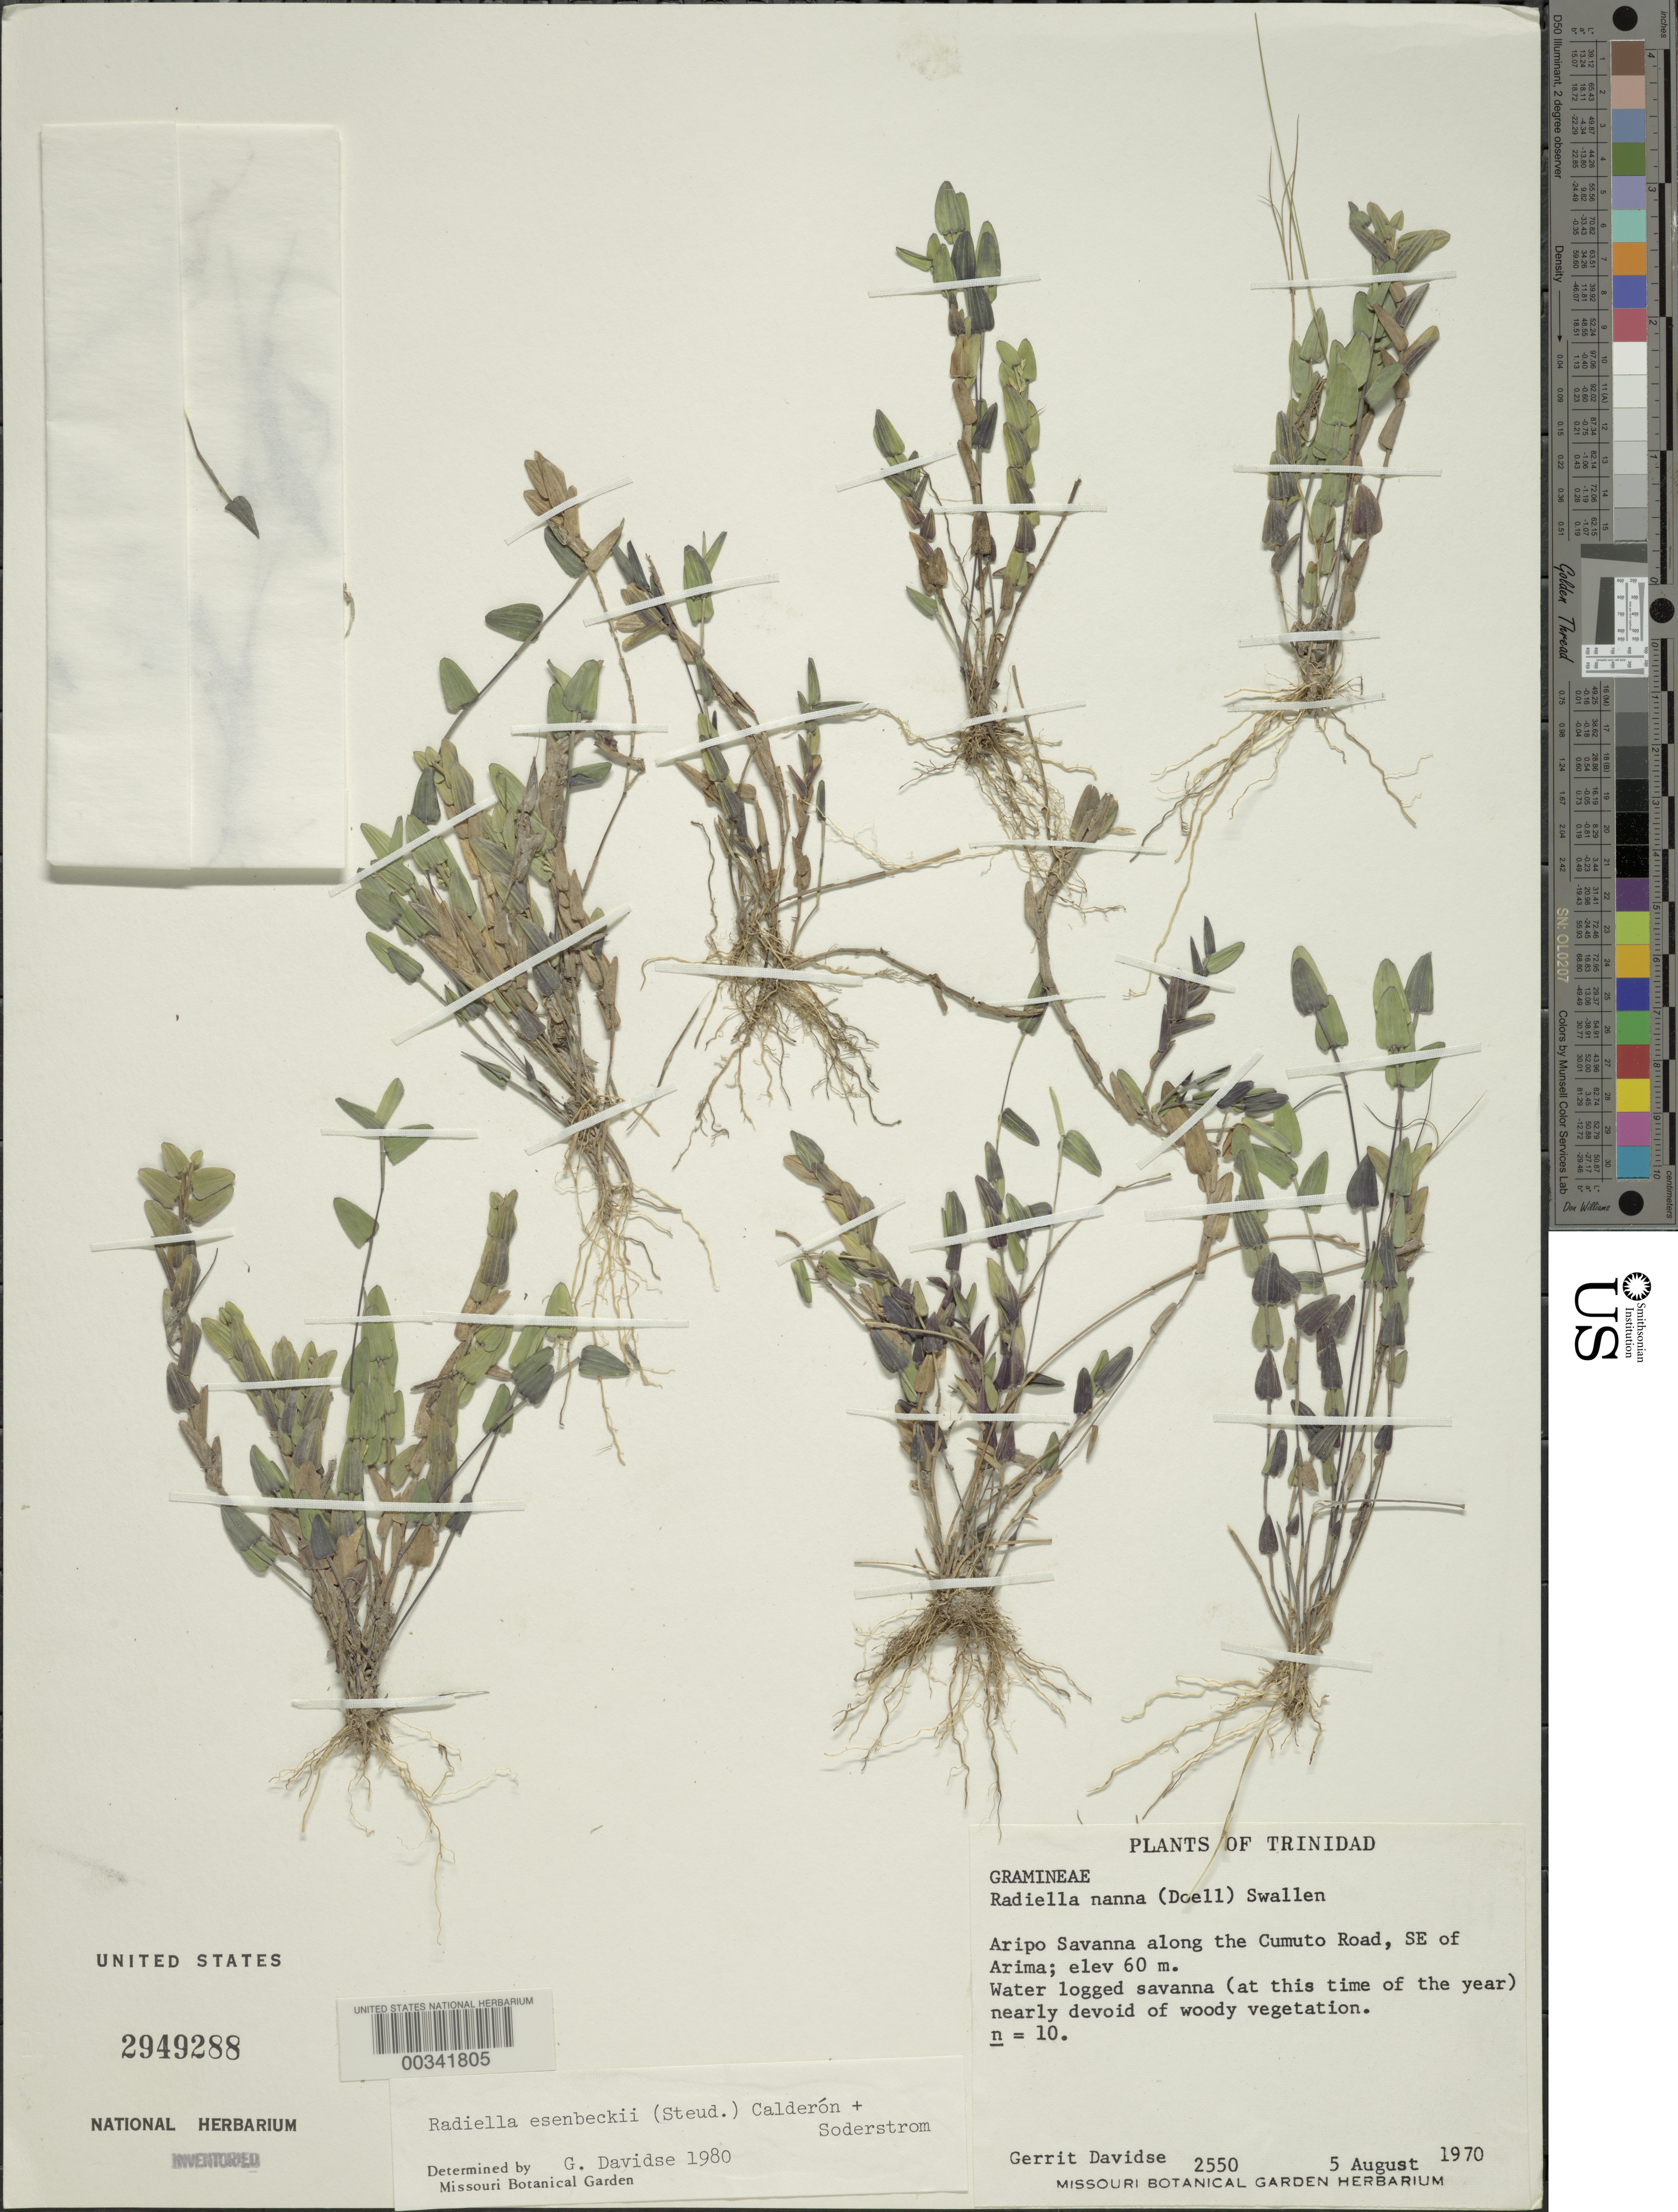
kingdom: Plantae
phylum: Tracheophyta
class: Liliopsida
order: Poales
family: Poaceae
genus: Raddiella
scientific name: Raddiella esenbeckii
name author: (Steud.) C. E. Calderón & Soderstr.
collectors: G. Davidse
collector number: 2550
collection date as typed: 05 Aug 1970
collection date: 1970-08-05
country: Trinidad and Tobago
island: Trinidad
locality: Aripo savanna along cumuto road, se of arima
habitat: Water logged savanna (at this time of the year) nearly devoild of woody veg.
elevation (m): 60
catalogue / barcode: US 2949288